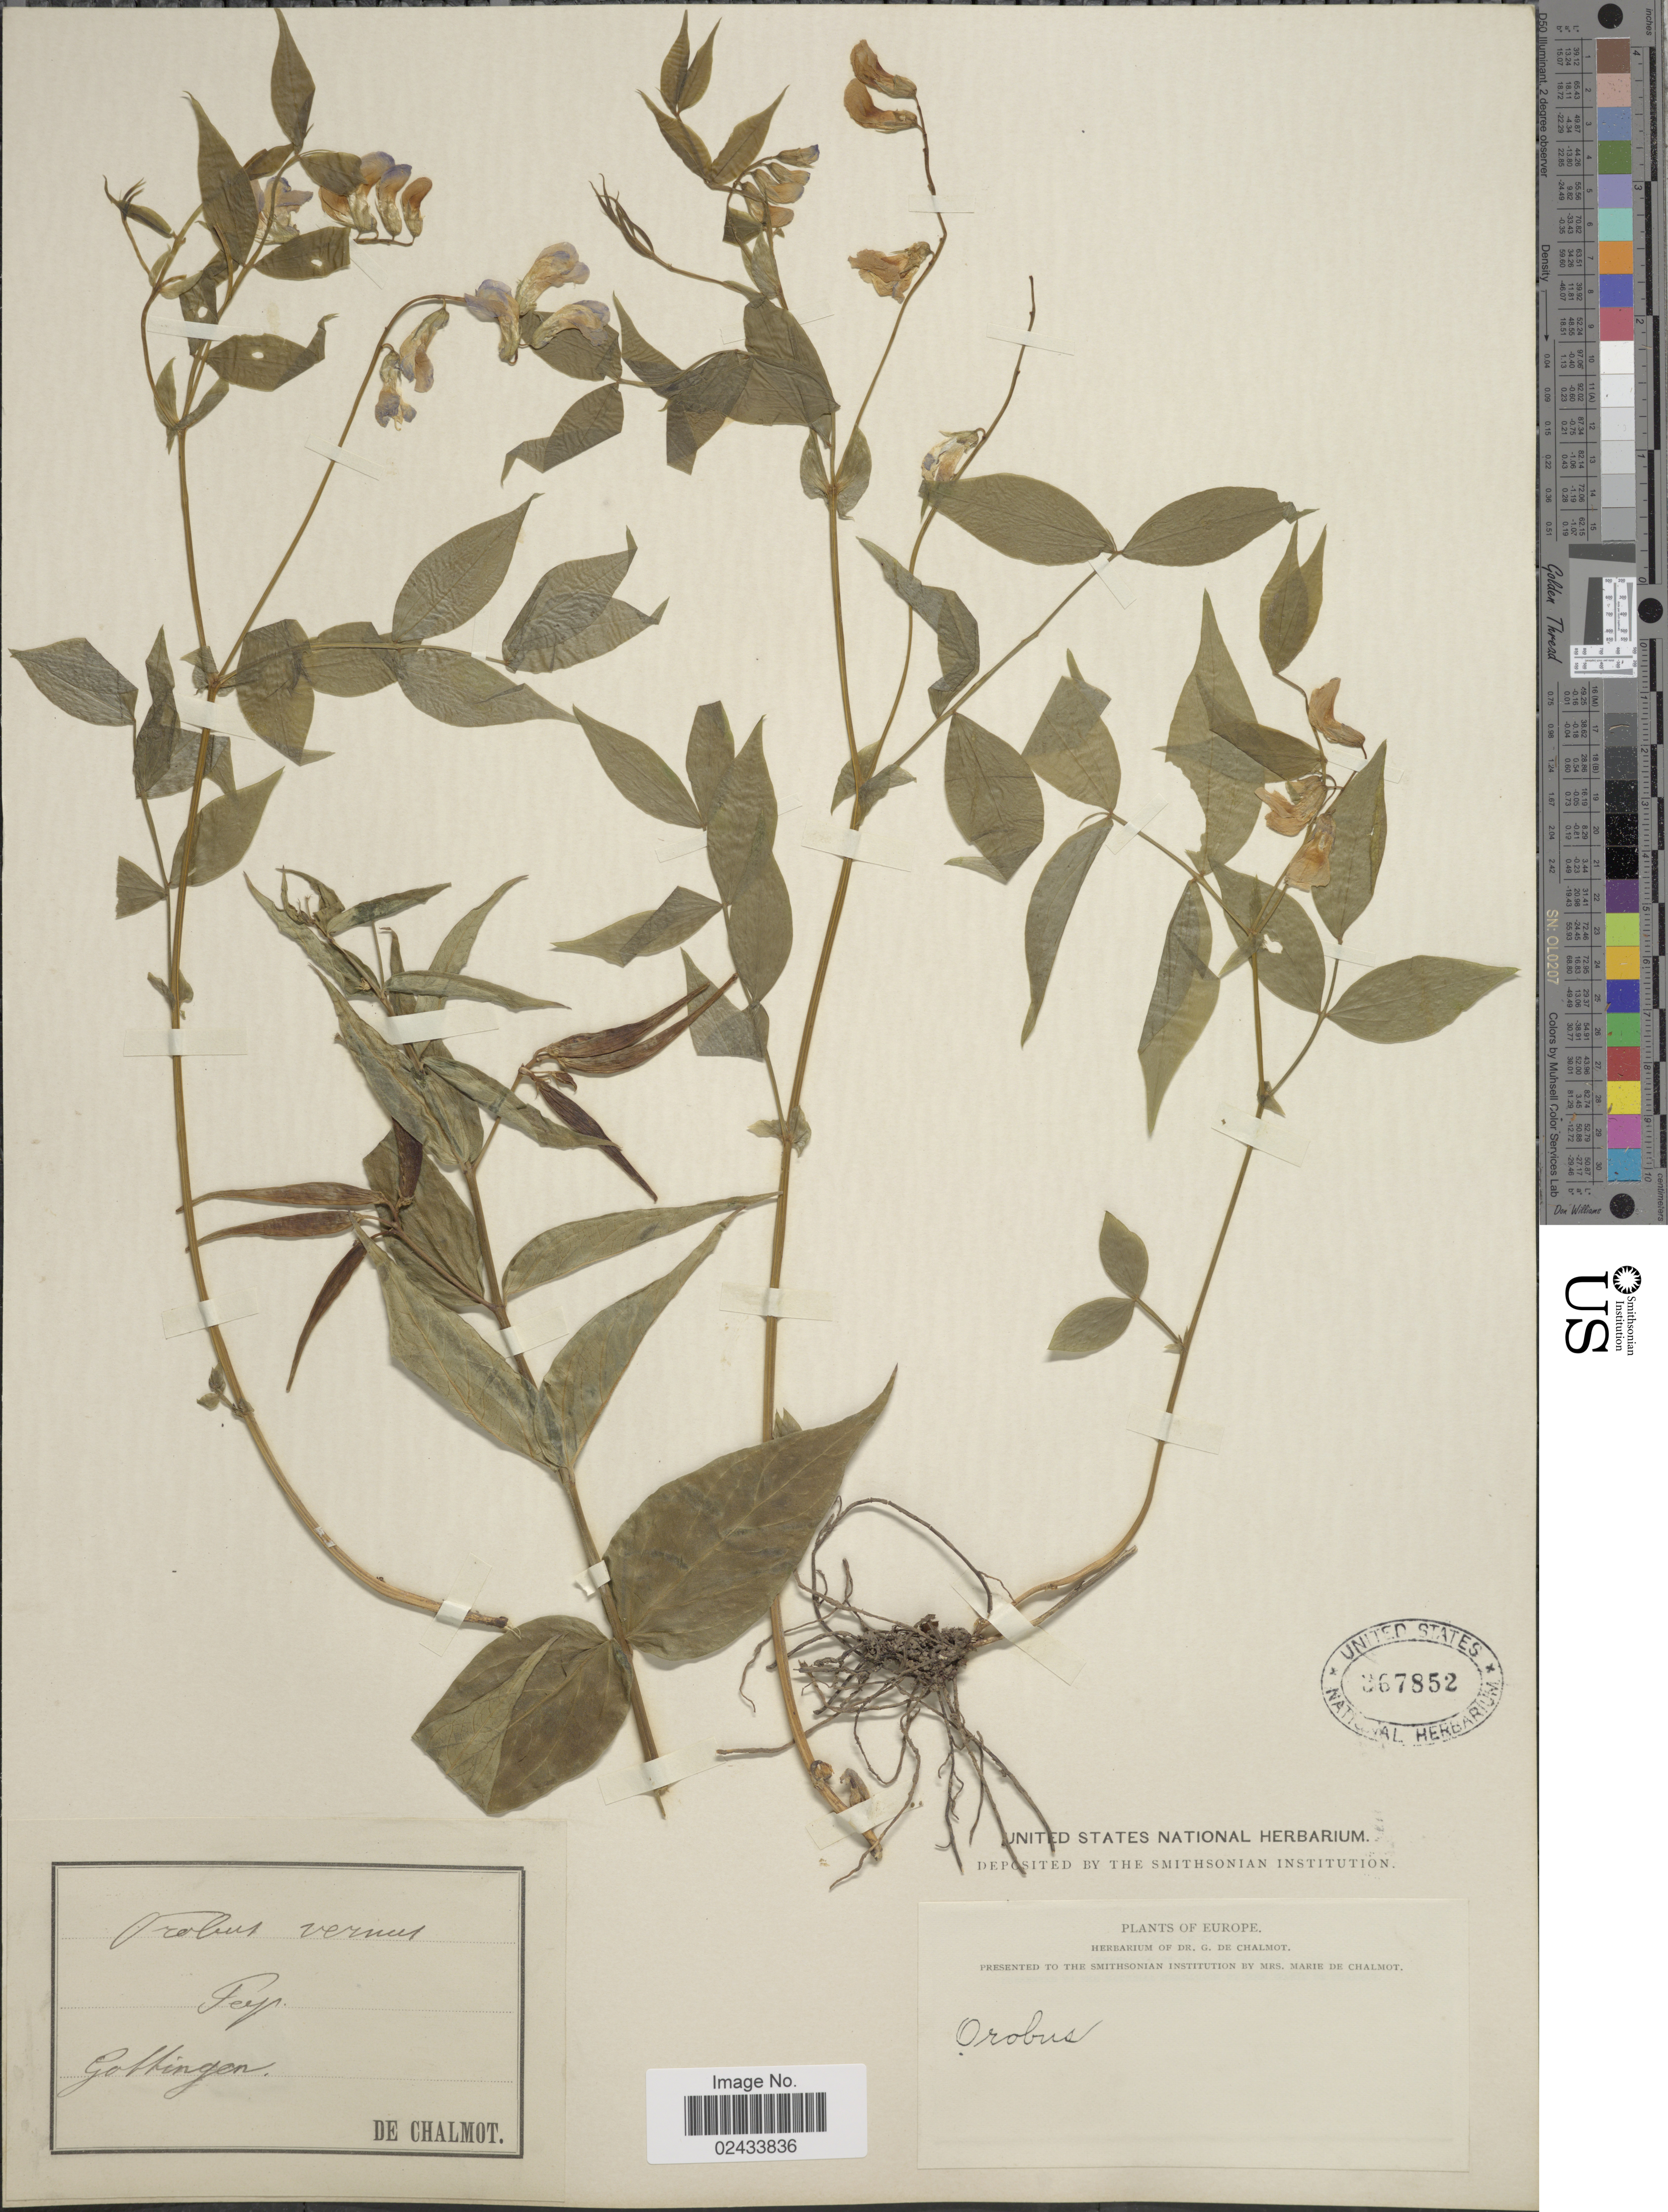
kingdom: Plantae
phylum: Tracheophyta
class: Magnoliopsida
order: Fabales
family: Fabaceae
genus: Lathyrus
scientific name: Lathyrus vernus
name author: (L.) Bernh.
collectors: M. Chalmot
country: Germany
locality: Gottingen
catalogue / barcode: US 367852